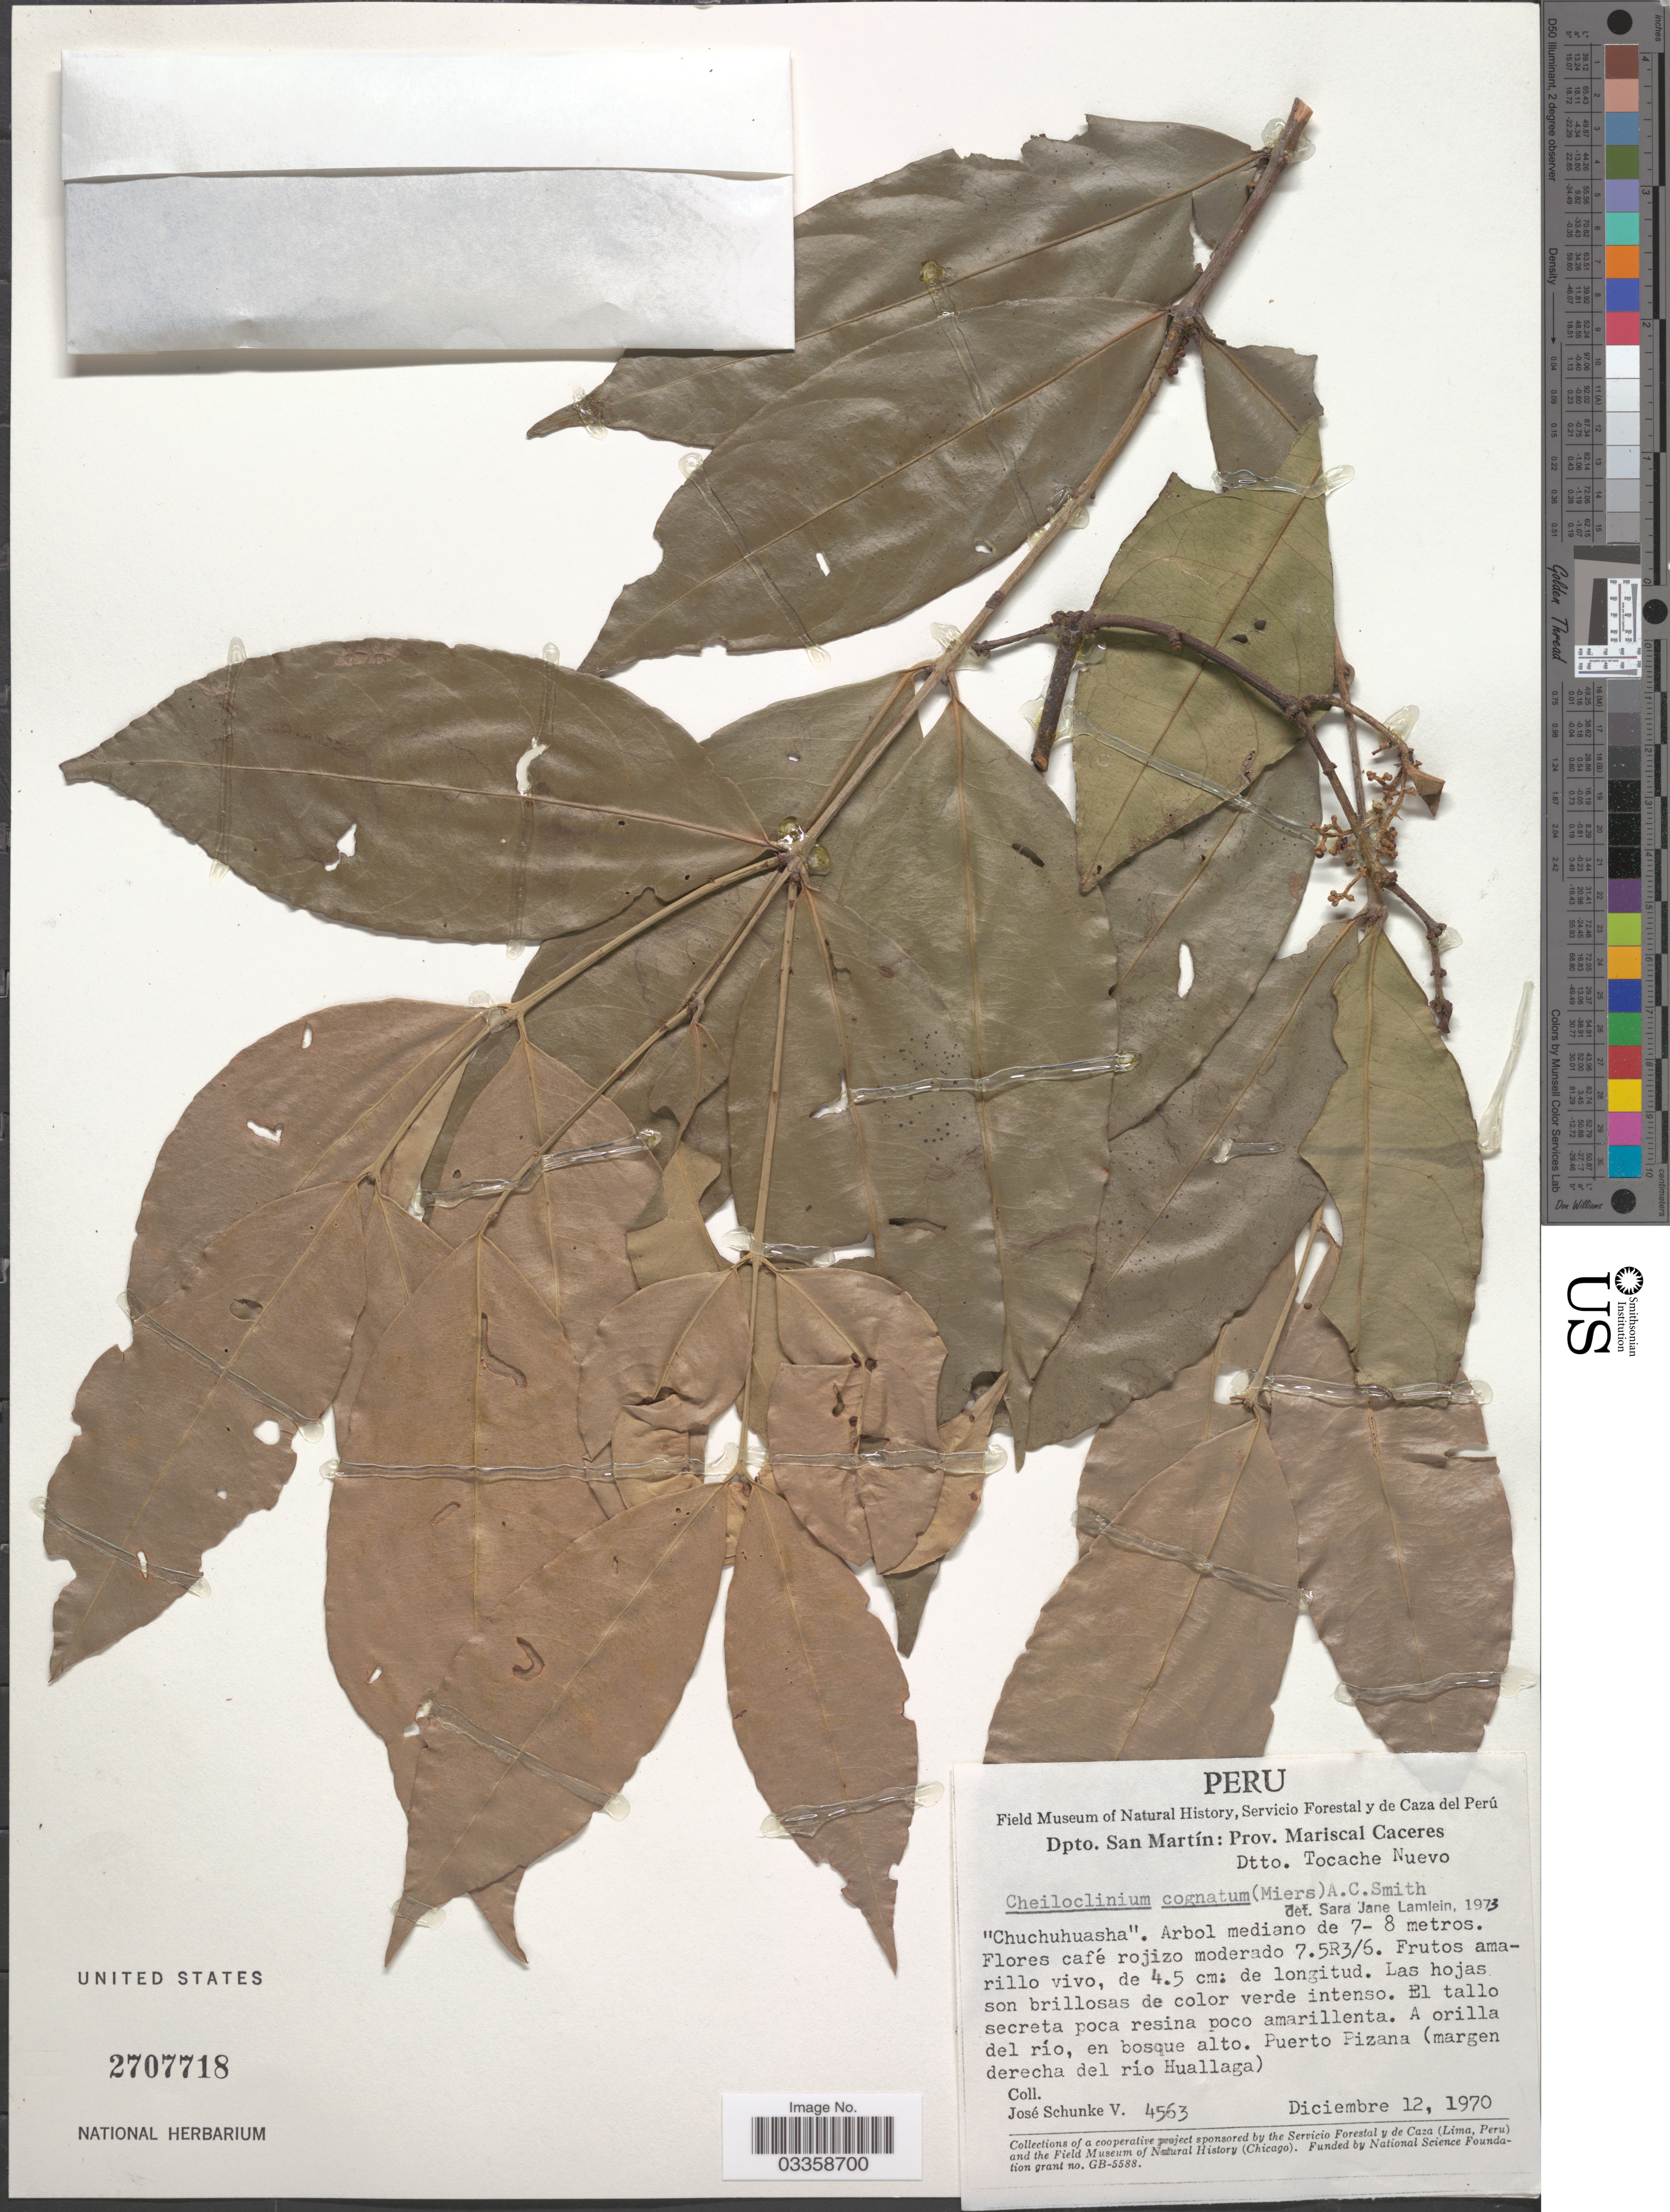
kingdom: Plantae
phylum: Tracheophyta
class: Magnoliopsida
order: Celastrales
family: Celastraceae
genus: Cheiloclinium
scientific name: Cheiloclinium cognatum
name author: (Miers) A.C. Sm.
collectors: J. Schunke Vigo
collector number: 4563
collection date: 1970-12-12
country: Peru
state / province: San Martín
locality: Dpto. San Martín: Prov. Mariscal Caceres, Dtto. Tocache Nuevo, A orilla del río, en bosque alto. Puerto Pizana (margen derecha del río Huallaga).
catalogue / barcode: US 2707718